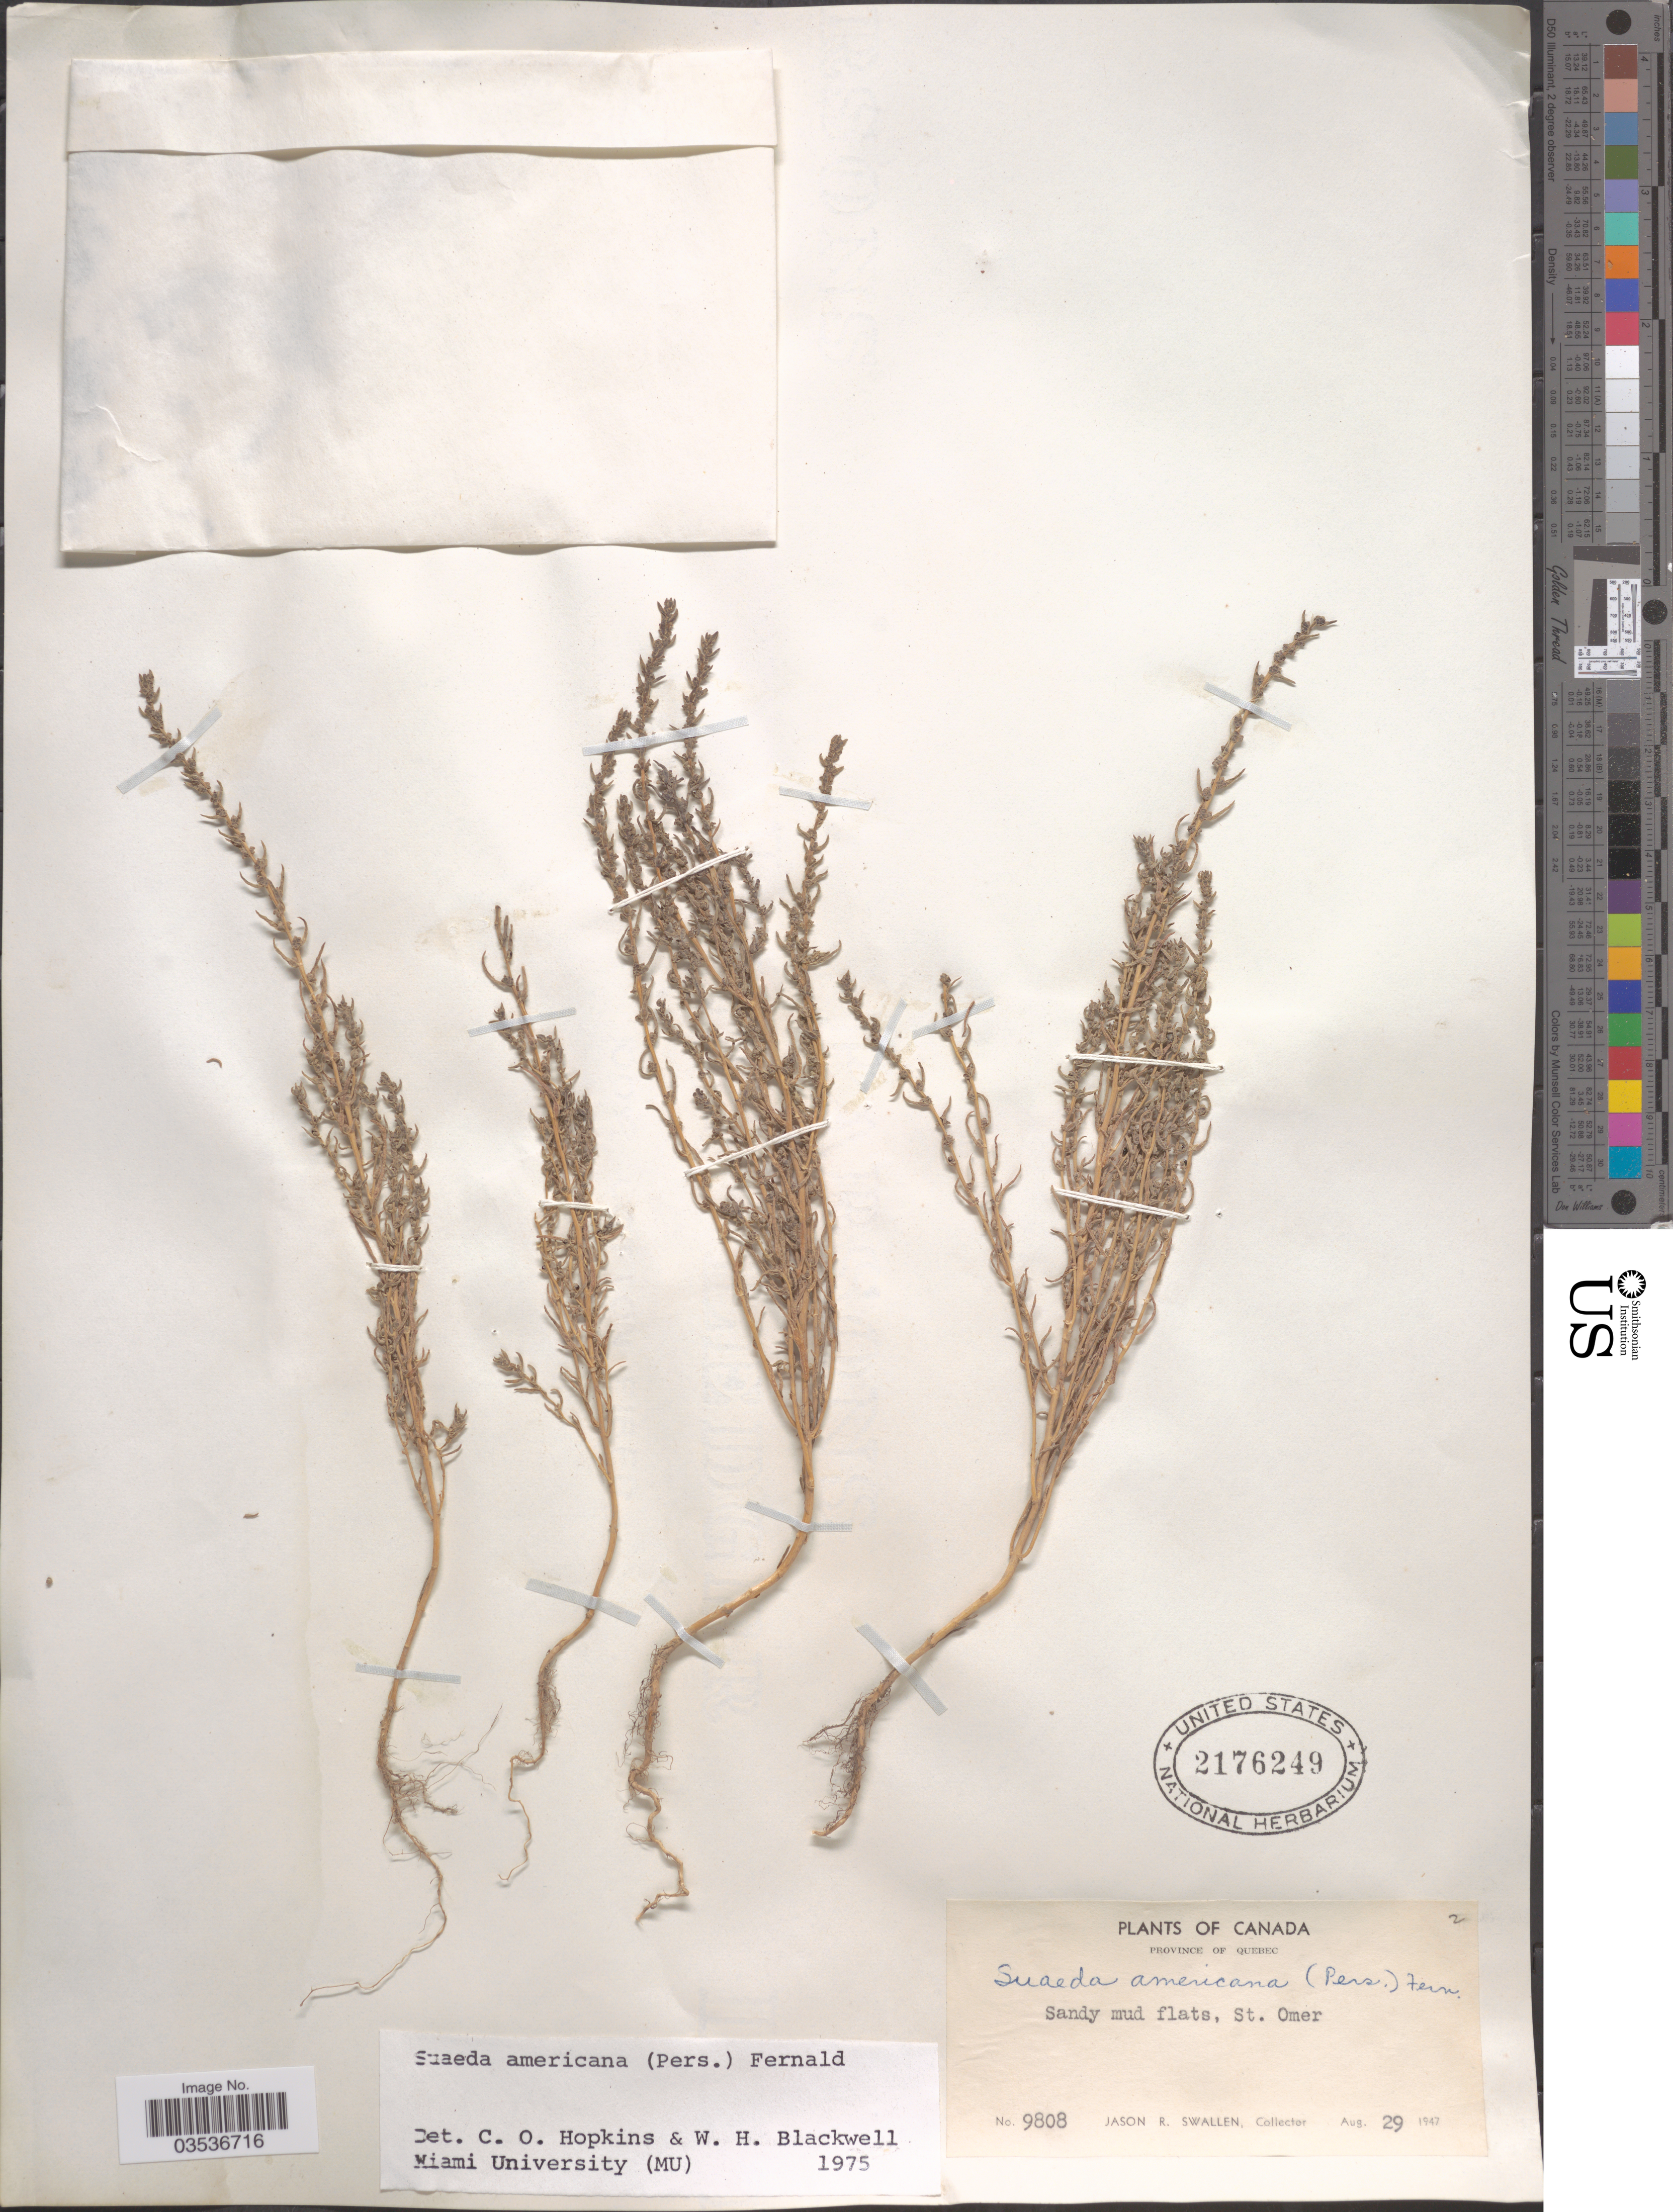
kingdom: Plantae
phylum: Tracheophyta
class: Magnoliopsida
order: Caryophyllales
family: Amaranthaceae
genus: Suaeda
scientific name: Suaeda americana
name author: (Pers.) Fernald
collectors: J. R. Swallen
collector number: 9808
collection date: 1947-08-29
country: Canada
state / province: Quebec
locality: Sandy mud flats, St. Omer.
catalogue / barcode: US 2176249